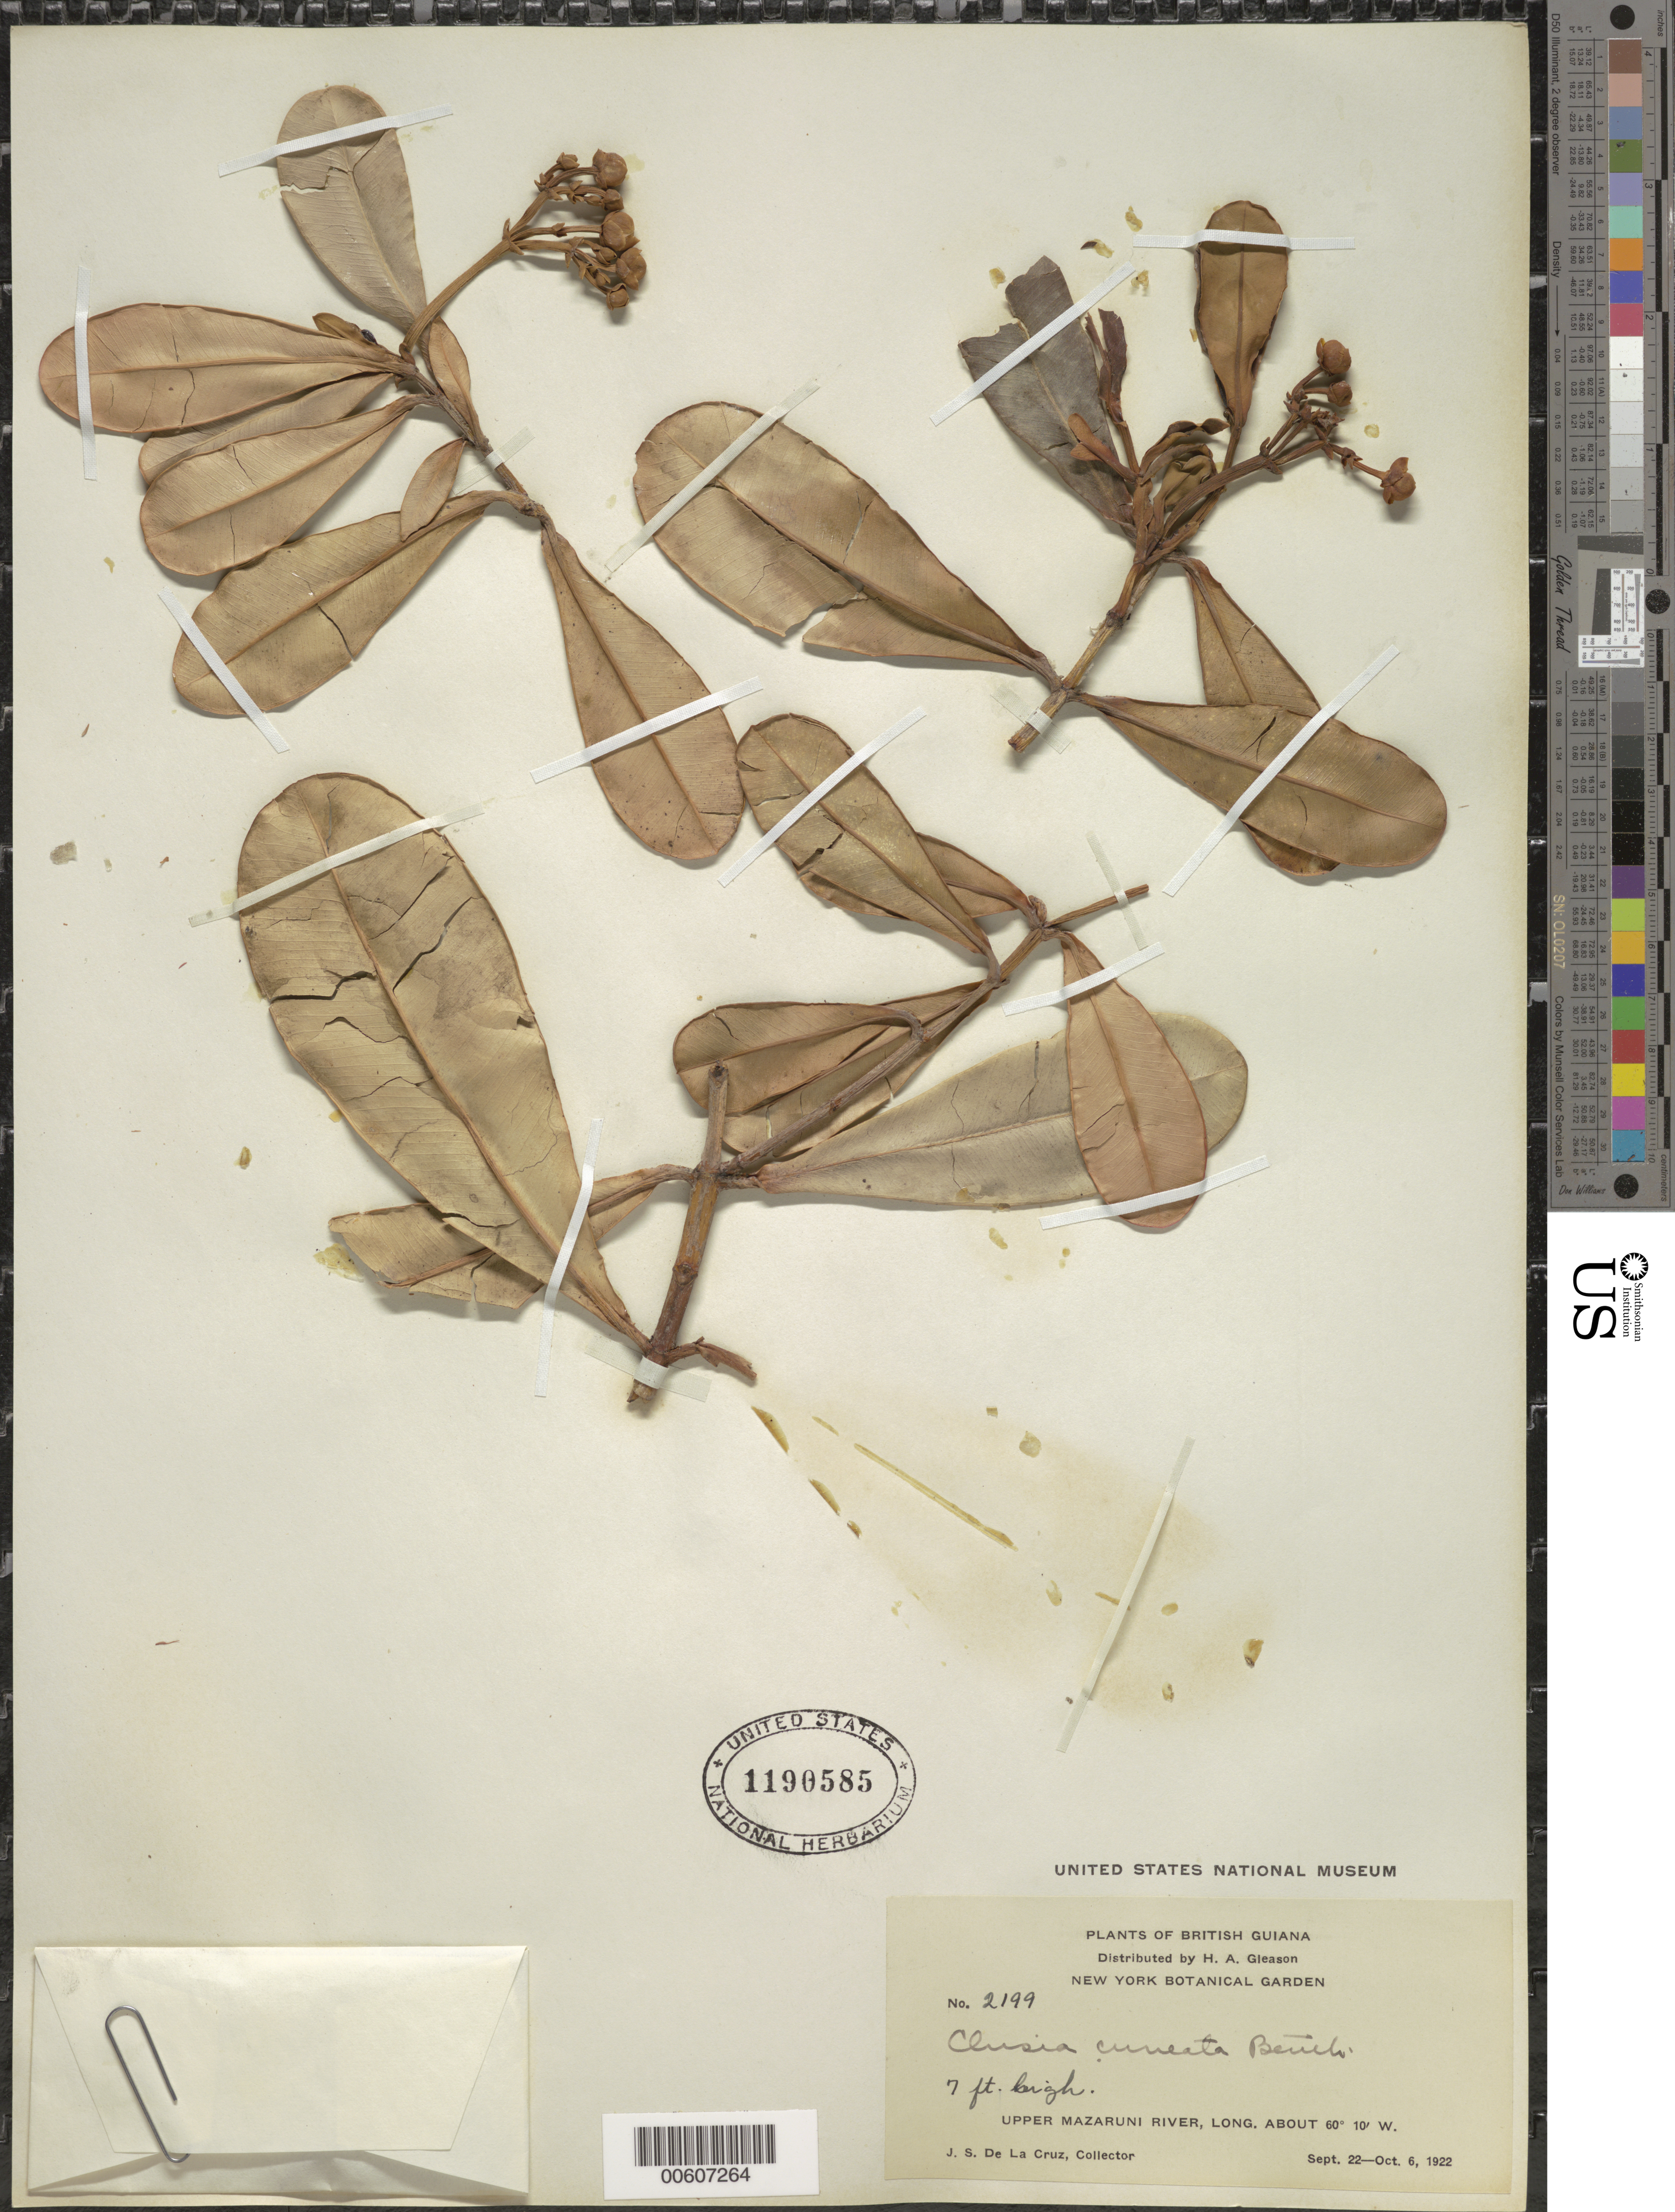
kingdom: Plantae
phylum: Tracheophyta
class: Magnoliopsida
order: Malpighiales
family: Clusiaceae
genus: Clusia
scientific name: Clusia cuneata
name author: Benth.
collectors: J. S. de la Cruz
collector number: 2199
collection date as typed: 22-Sep-22 to 6-Oct-22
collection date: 1922-09-22/1922-10-06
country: Guyana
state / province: Cuyuni-Mazaruni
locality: Upper Mazaruni R.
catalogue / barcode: US 1190585